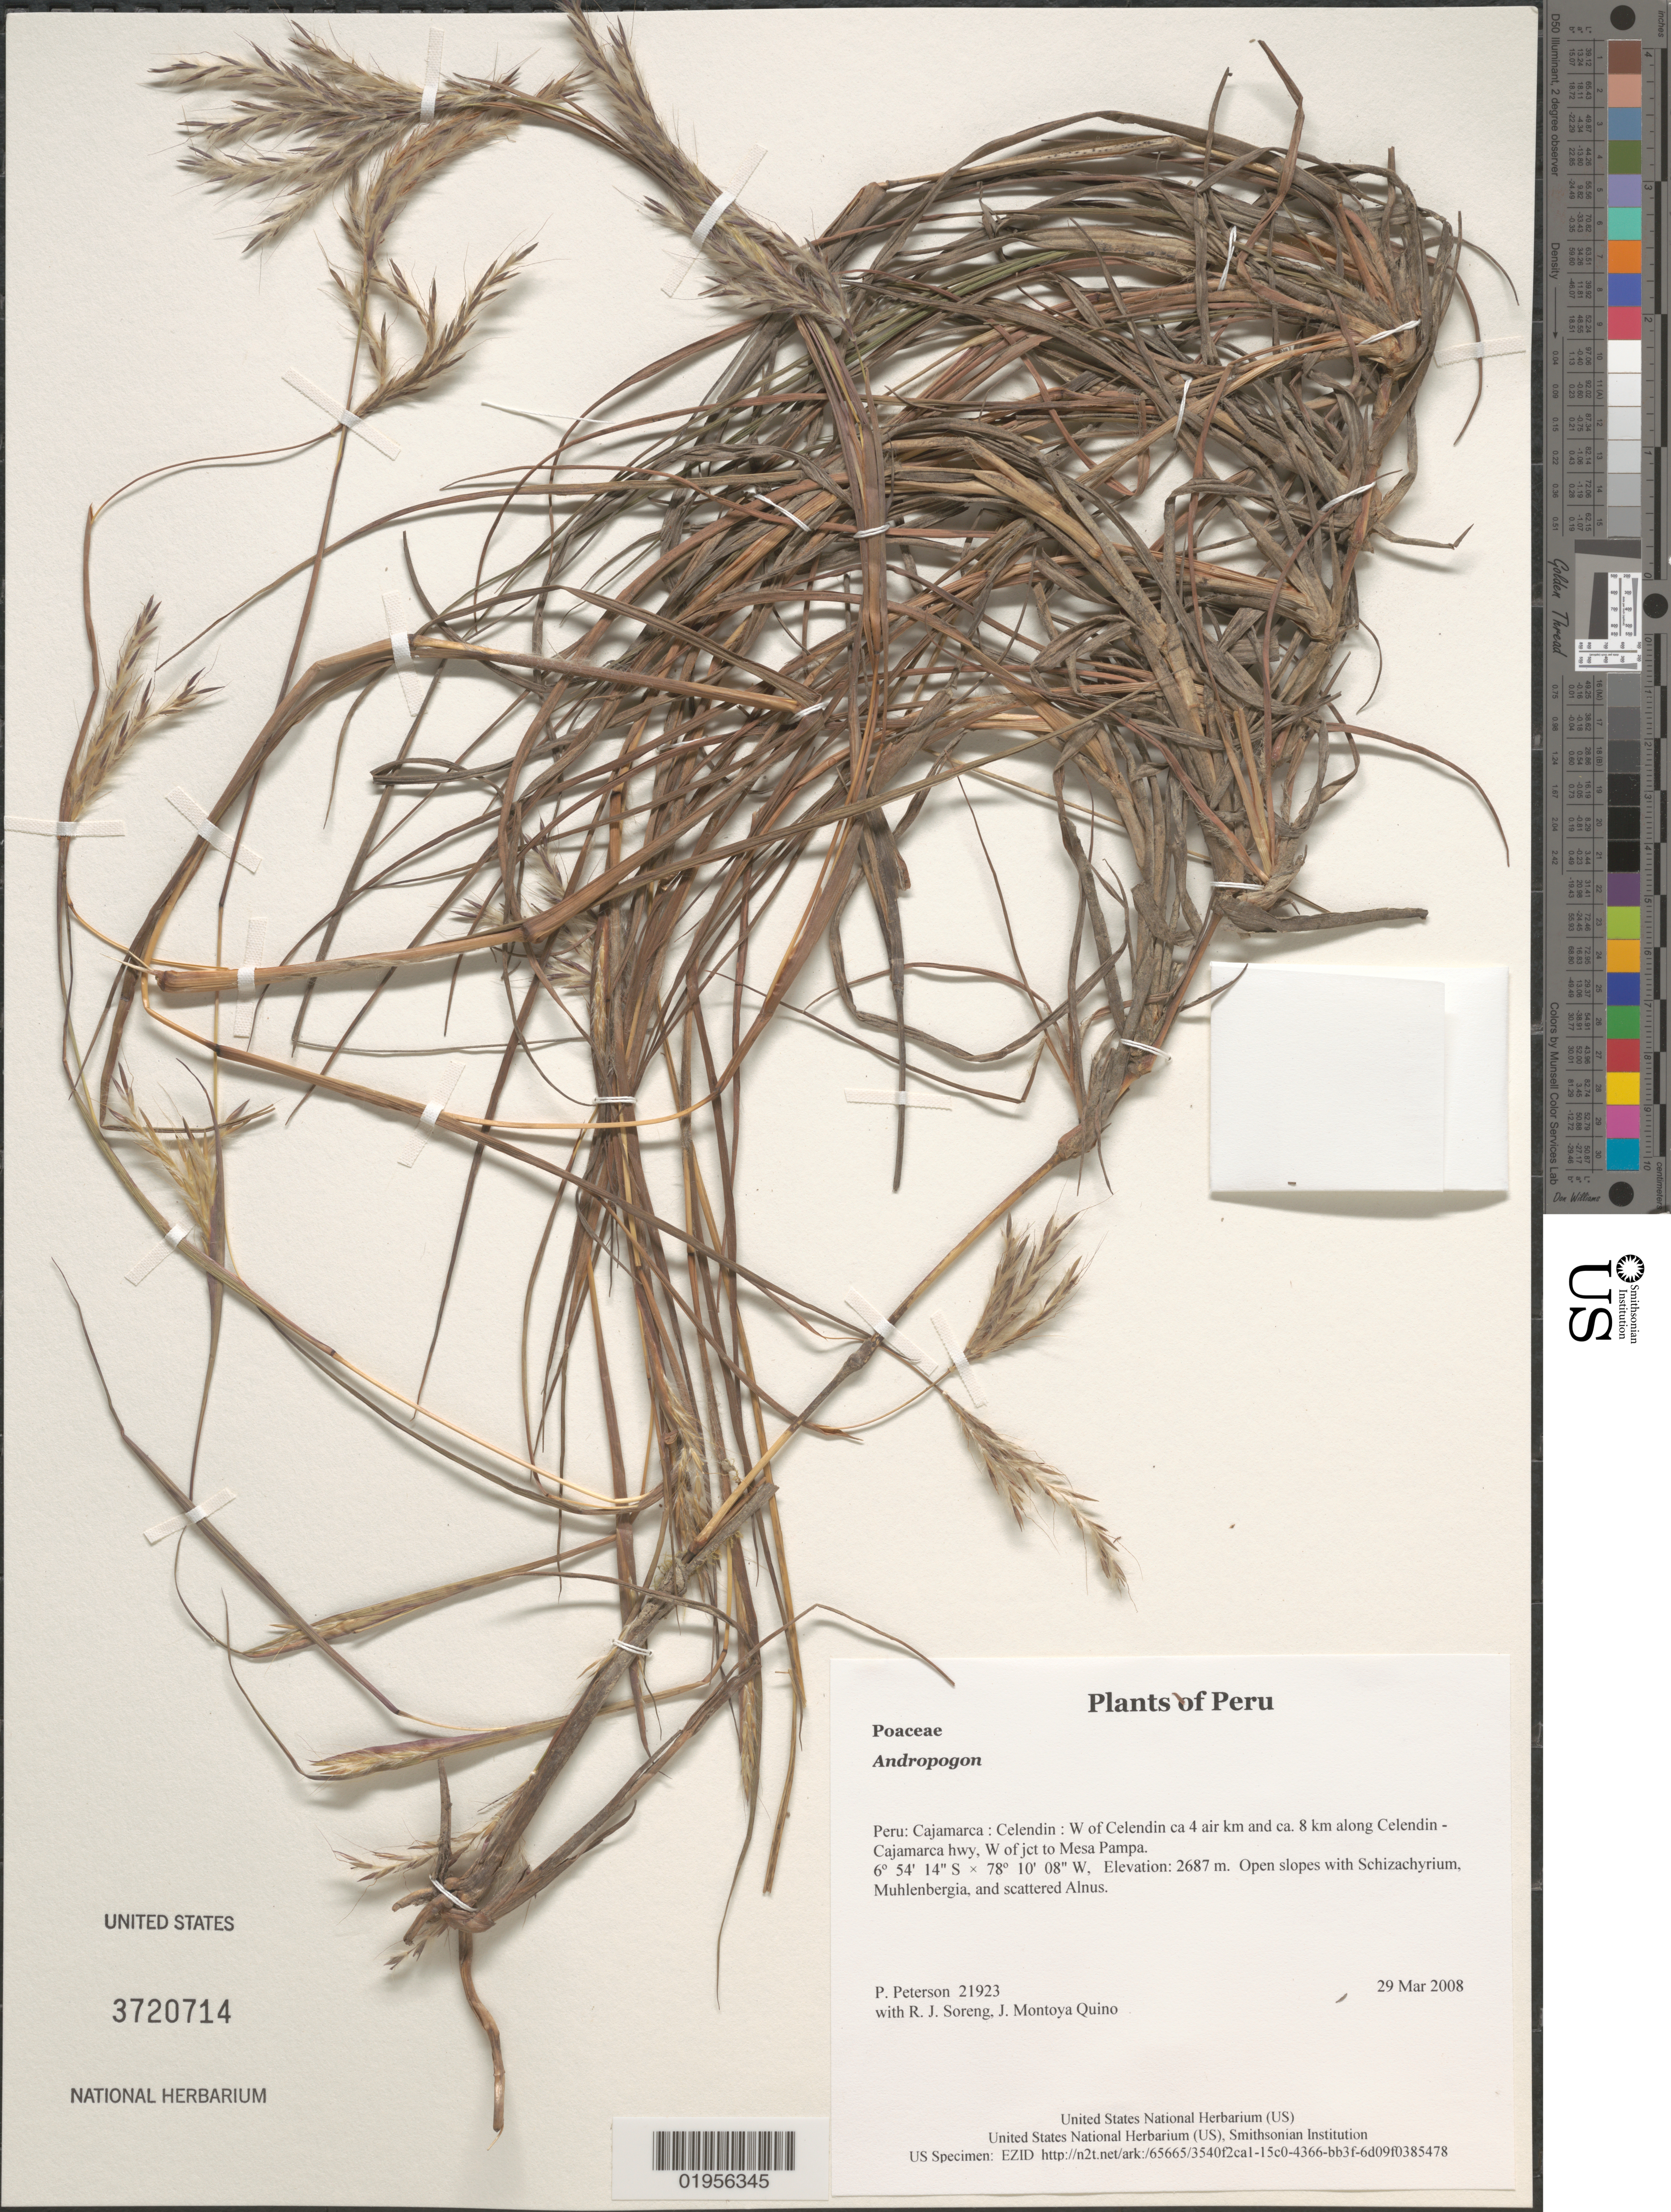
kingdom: Plantae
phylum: Tracheophyta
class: Liliopsida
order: Poales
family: Poaceae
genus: Andropogon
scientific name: Andropogon sp.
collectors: P. M. Peterson, R. J. Soreng & J. Montoya Quino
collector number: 21923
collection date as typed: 29 Mar 2008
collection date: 2008-03-29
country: Peru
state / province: Cajamarca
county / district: Celendín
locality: W of Celendin ca 4 air km and ca. 8 km along Celendin - Cajamarca hwy, W of jct to Mesa Pampa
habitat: Open slopes with Schizachyrium, Muhlenbergia, and scattered Alnus.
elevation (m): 2687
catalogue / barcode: US 3720714